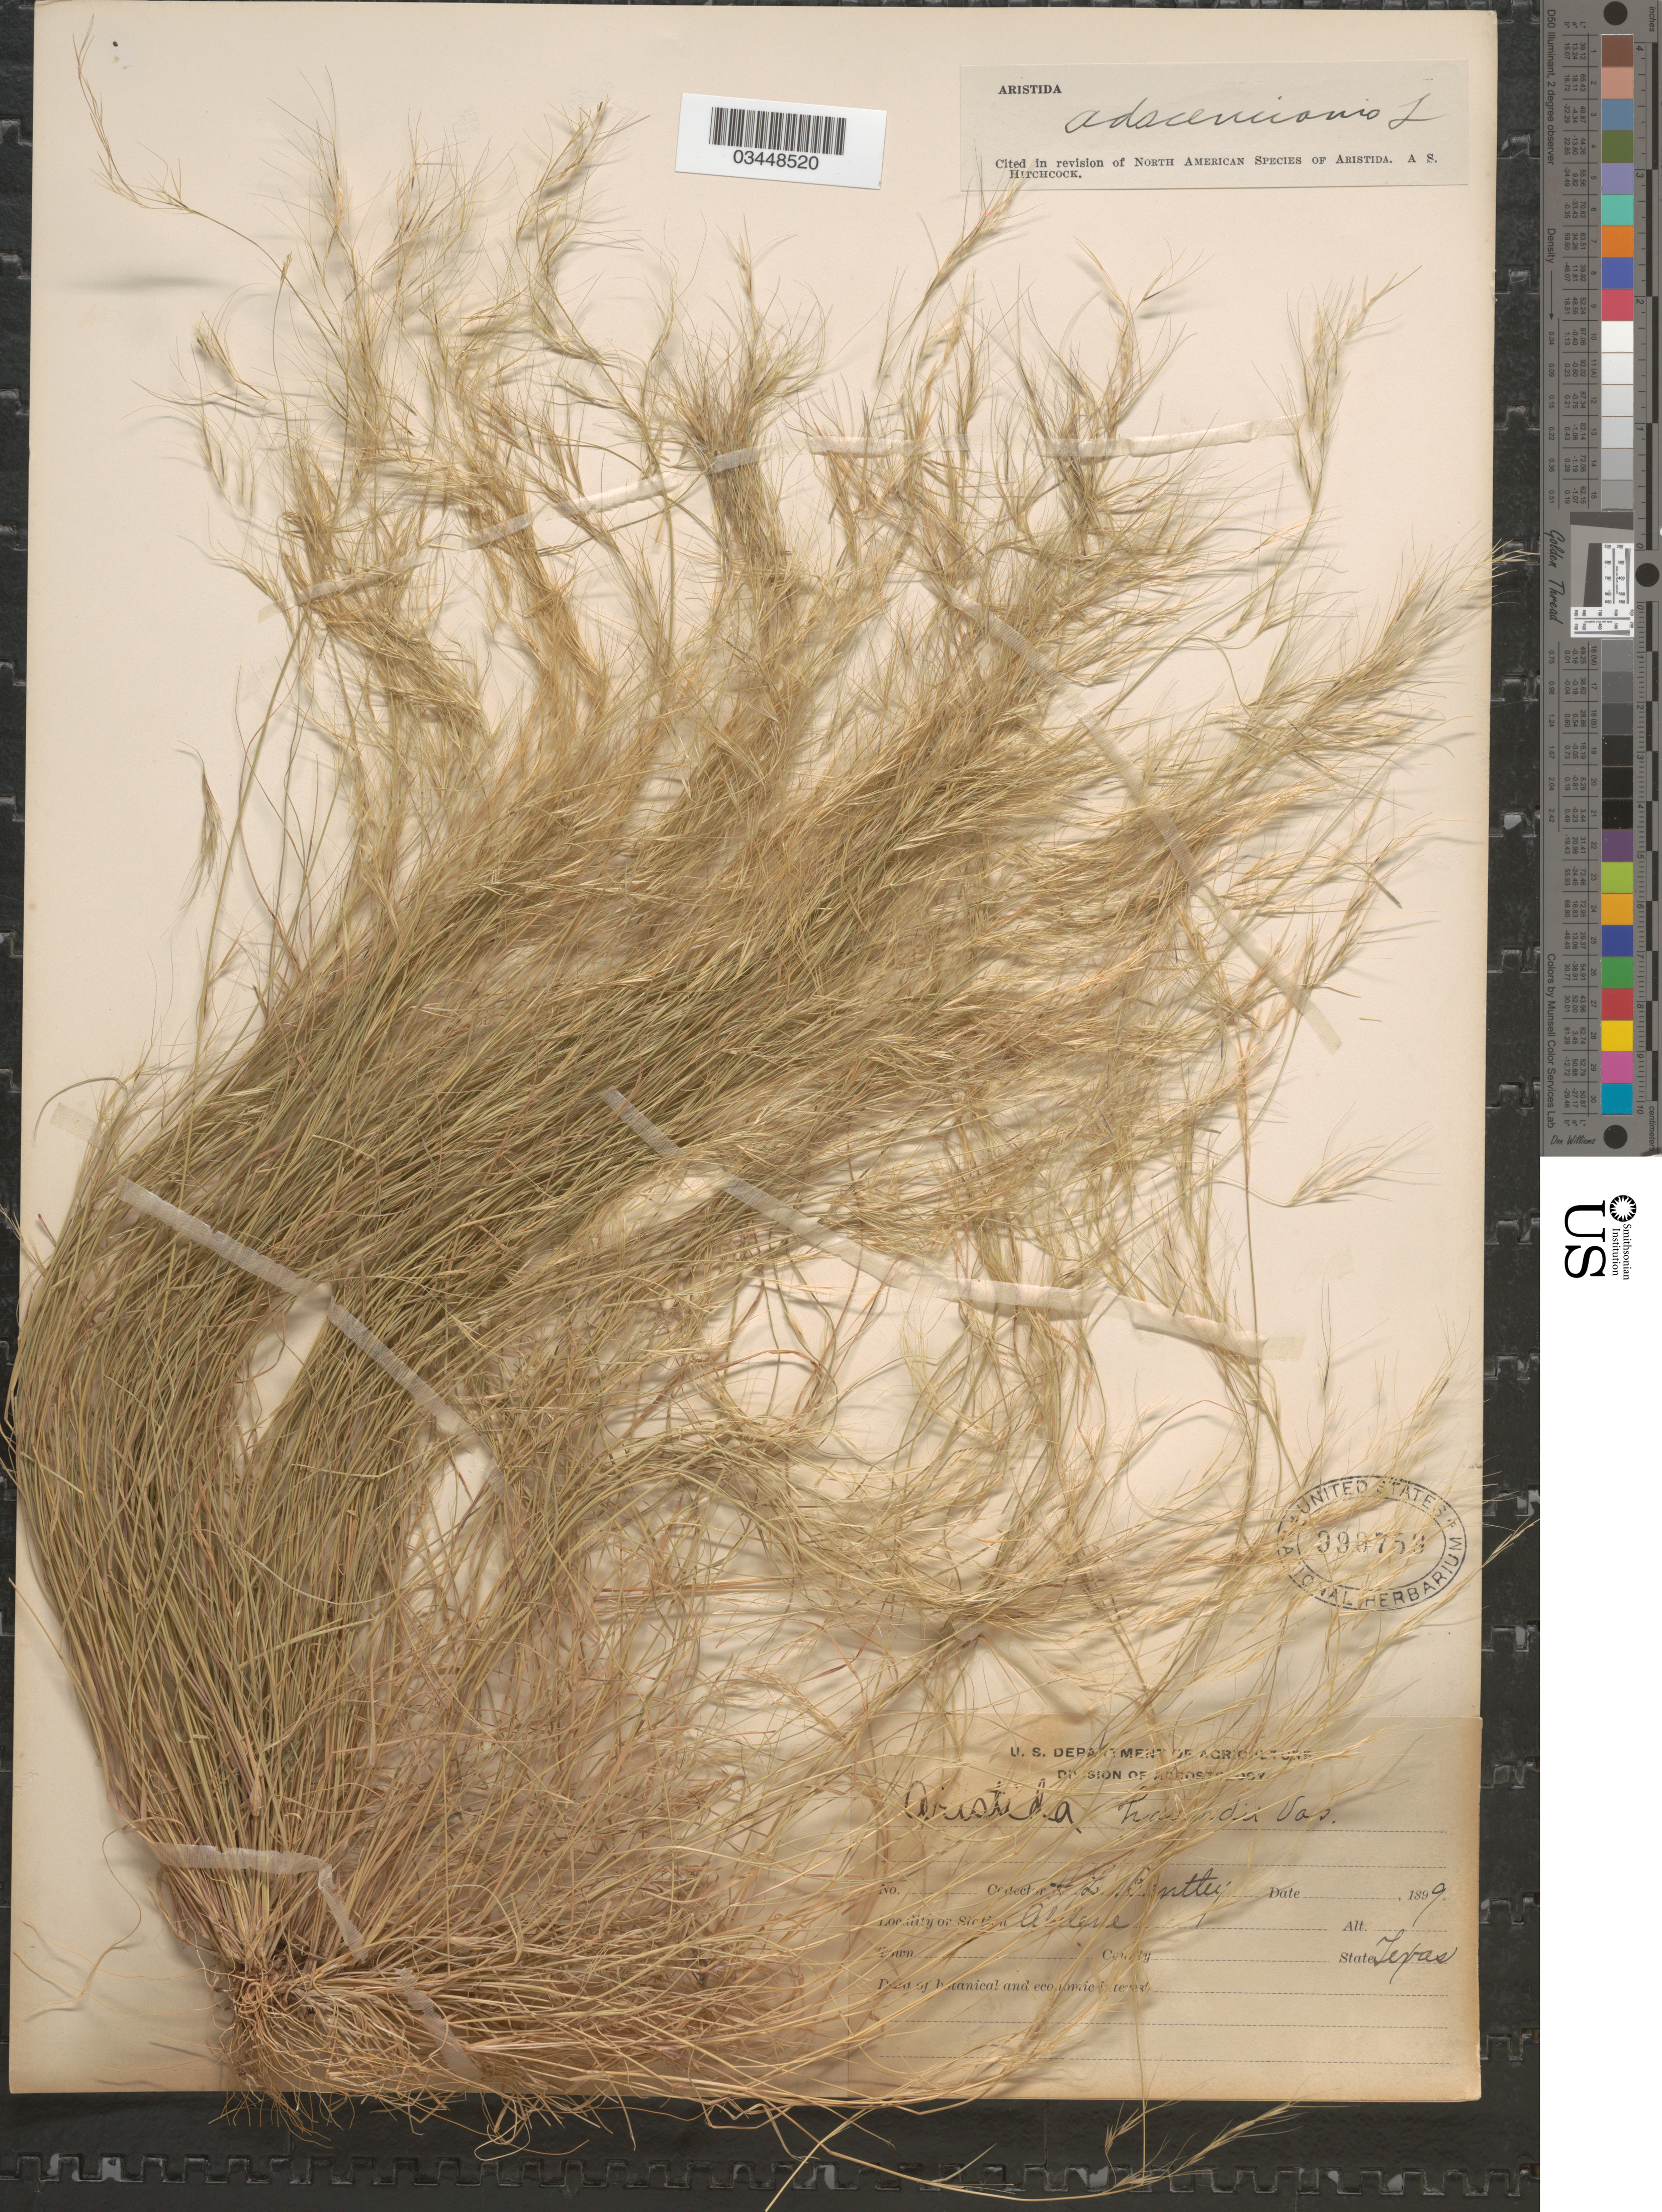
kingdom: Plantae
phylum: Tracheophyta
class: Liliopsida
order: Poales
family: Poaceae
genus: Aristida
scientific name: Aristida adscensionis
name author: L.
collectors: H. Bentley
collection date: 1899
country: United States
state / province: Texas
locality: Abilene.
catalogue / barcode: US 990759